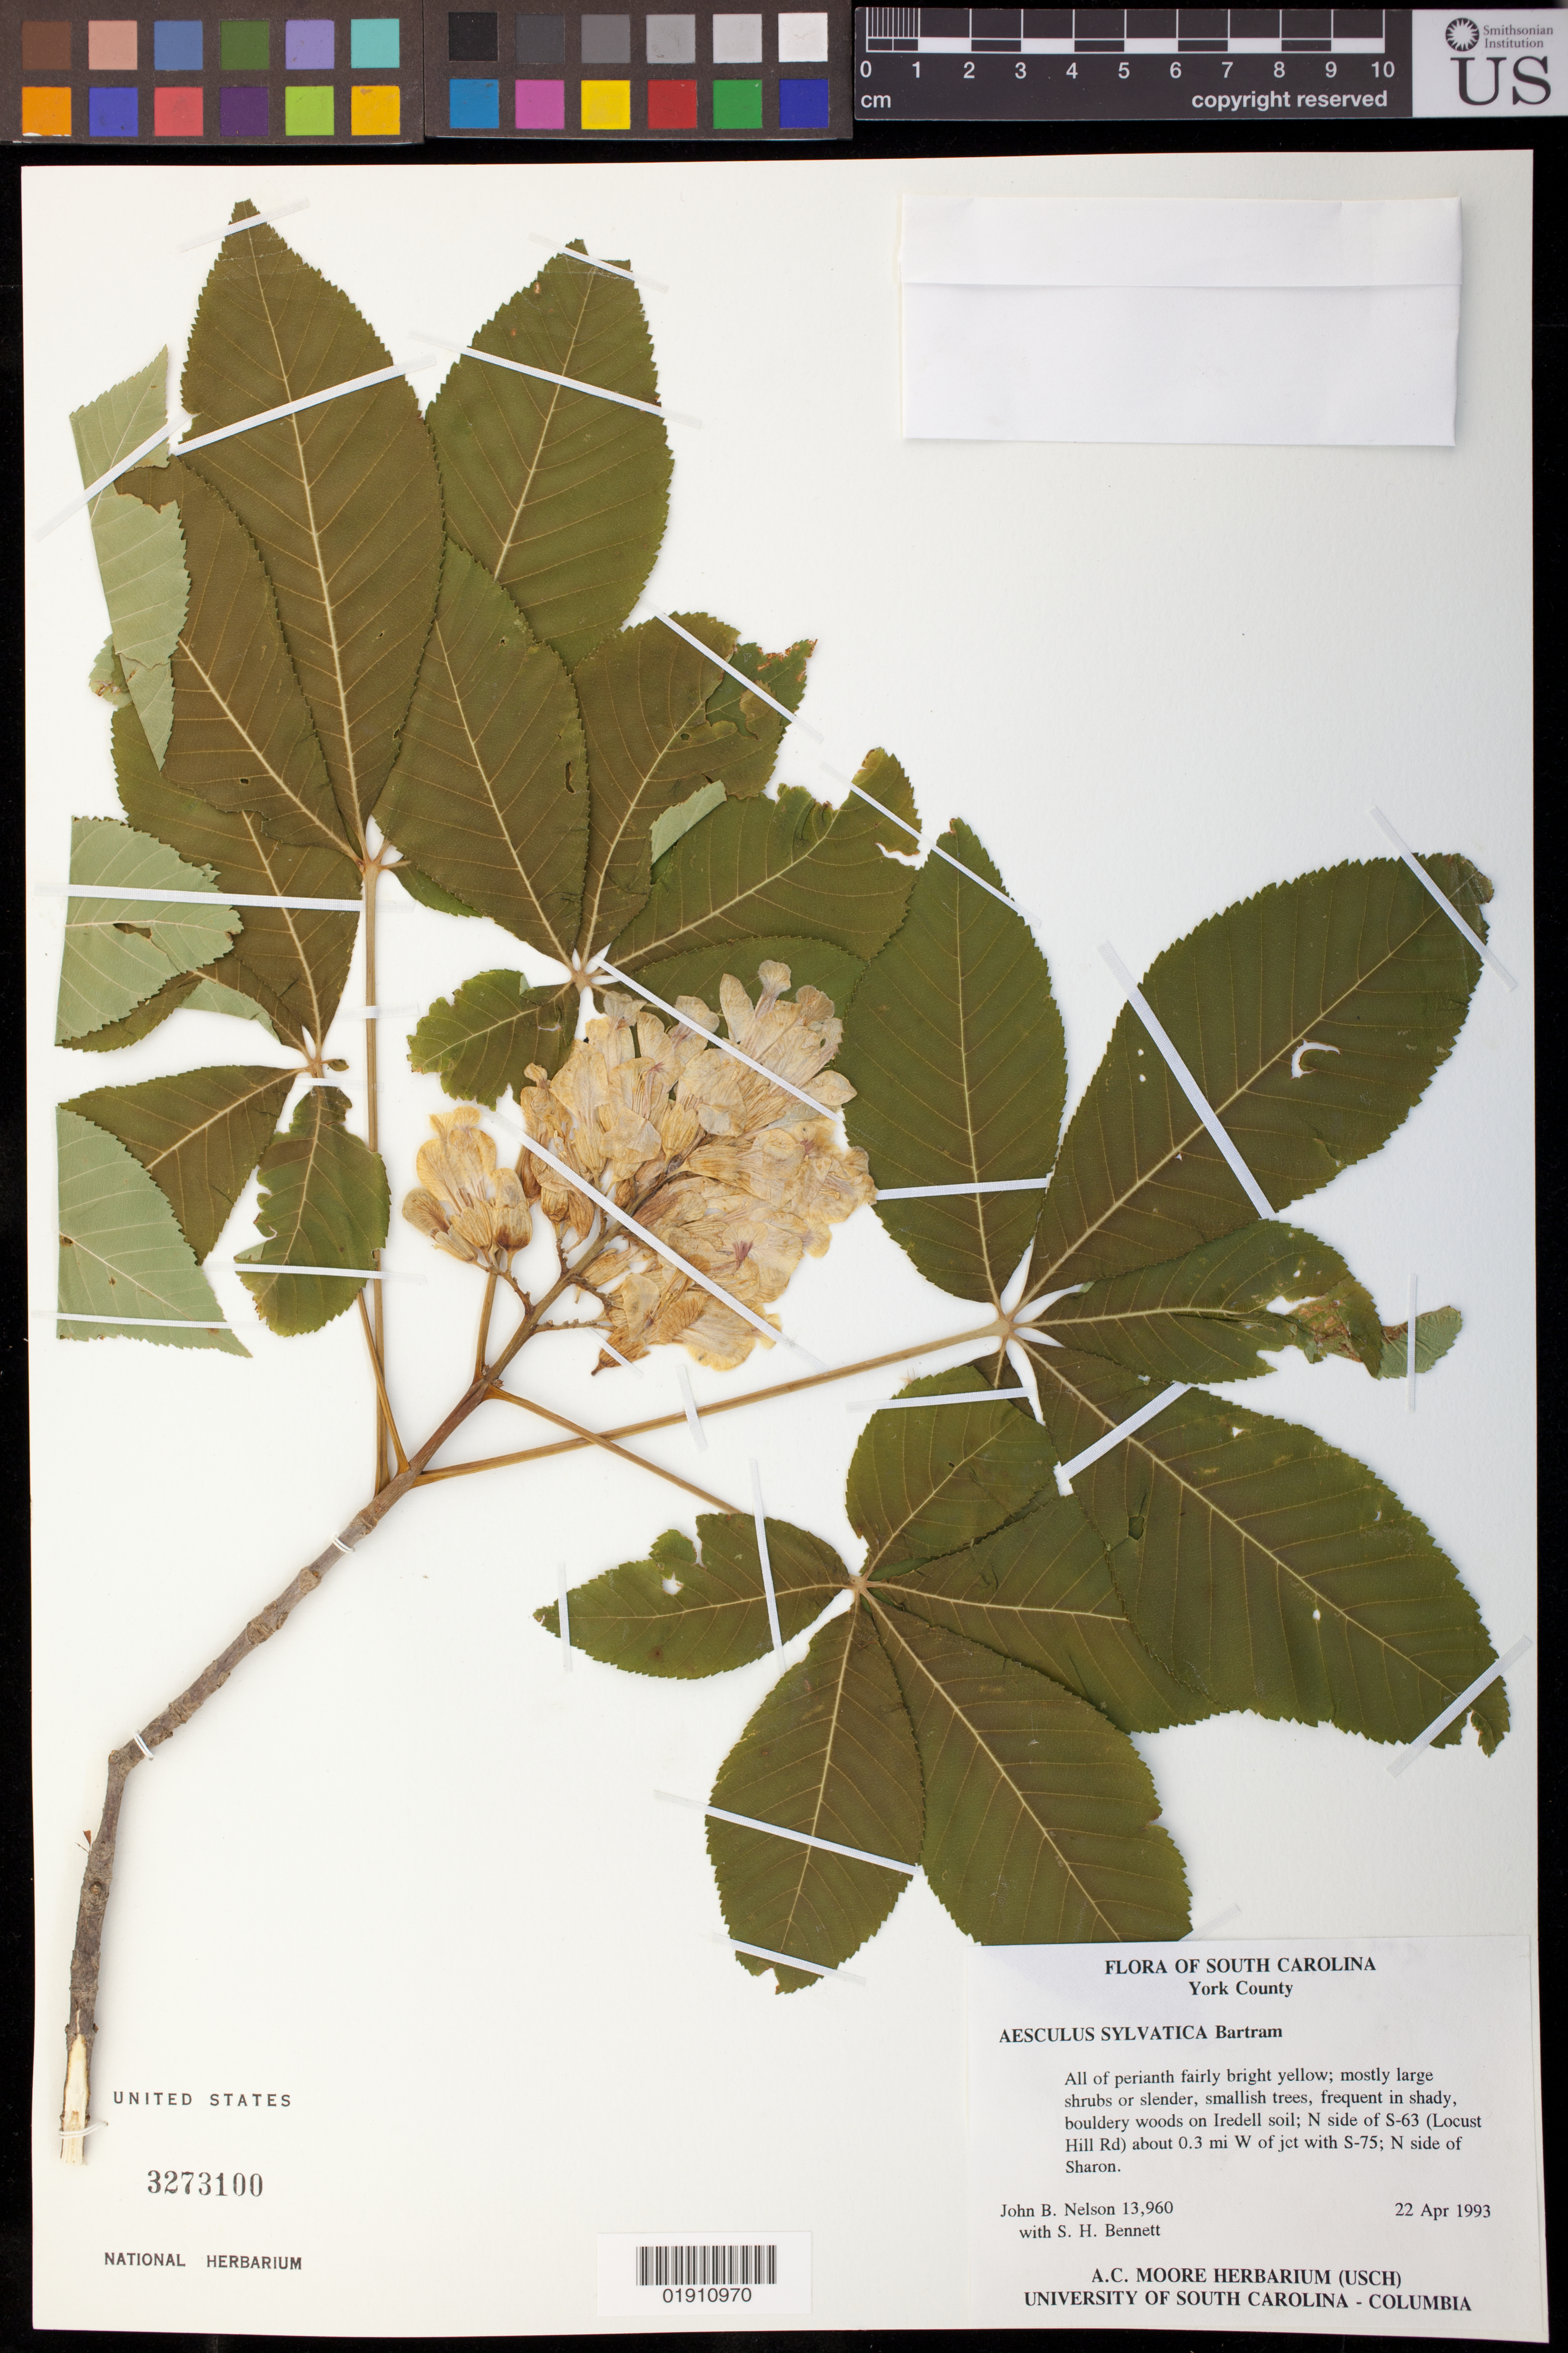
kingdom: Plantae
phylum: Tracheophyta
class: Magnoliopsida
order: Sapindales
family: Sapindaceae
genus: Aesculus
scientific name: Aesculus sylvatica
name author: W. Bartram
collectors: J. B. Nelson & S. Bennett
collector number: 13960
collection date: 1993-04-22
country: United States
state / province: South Carolina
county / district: York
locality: N side of S-63 (Locust Hill Rd) about 0.3 mi W of jct with S-75; N side of Sharon.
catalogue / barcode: US 3273100